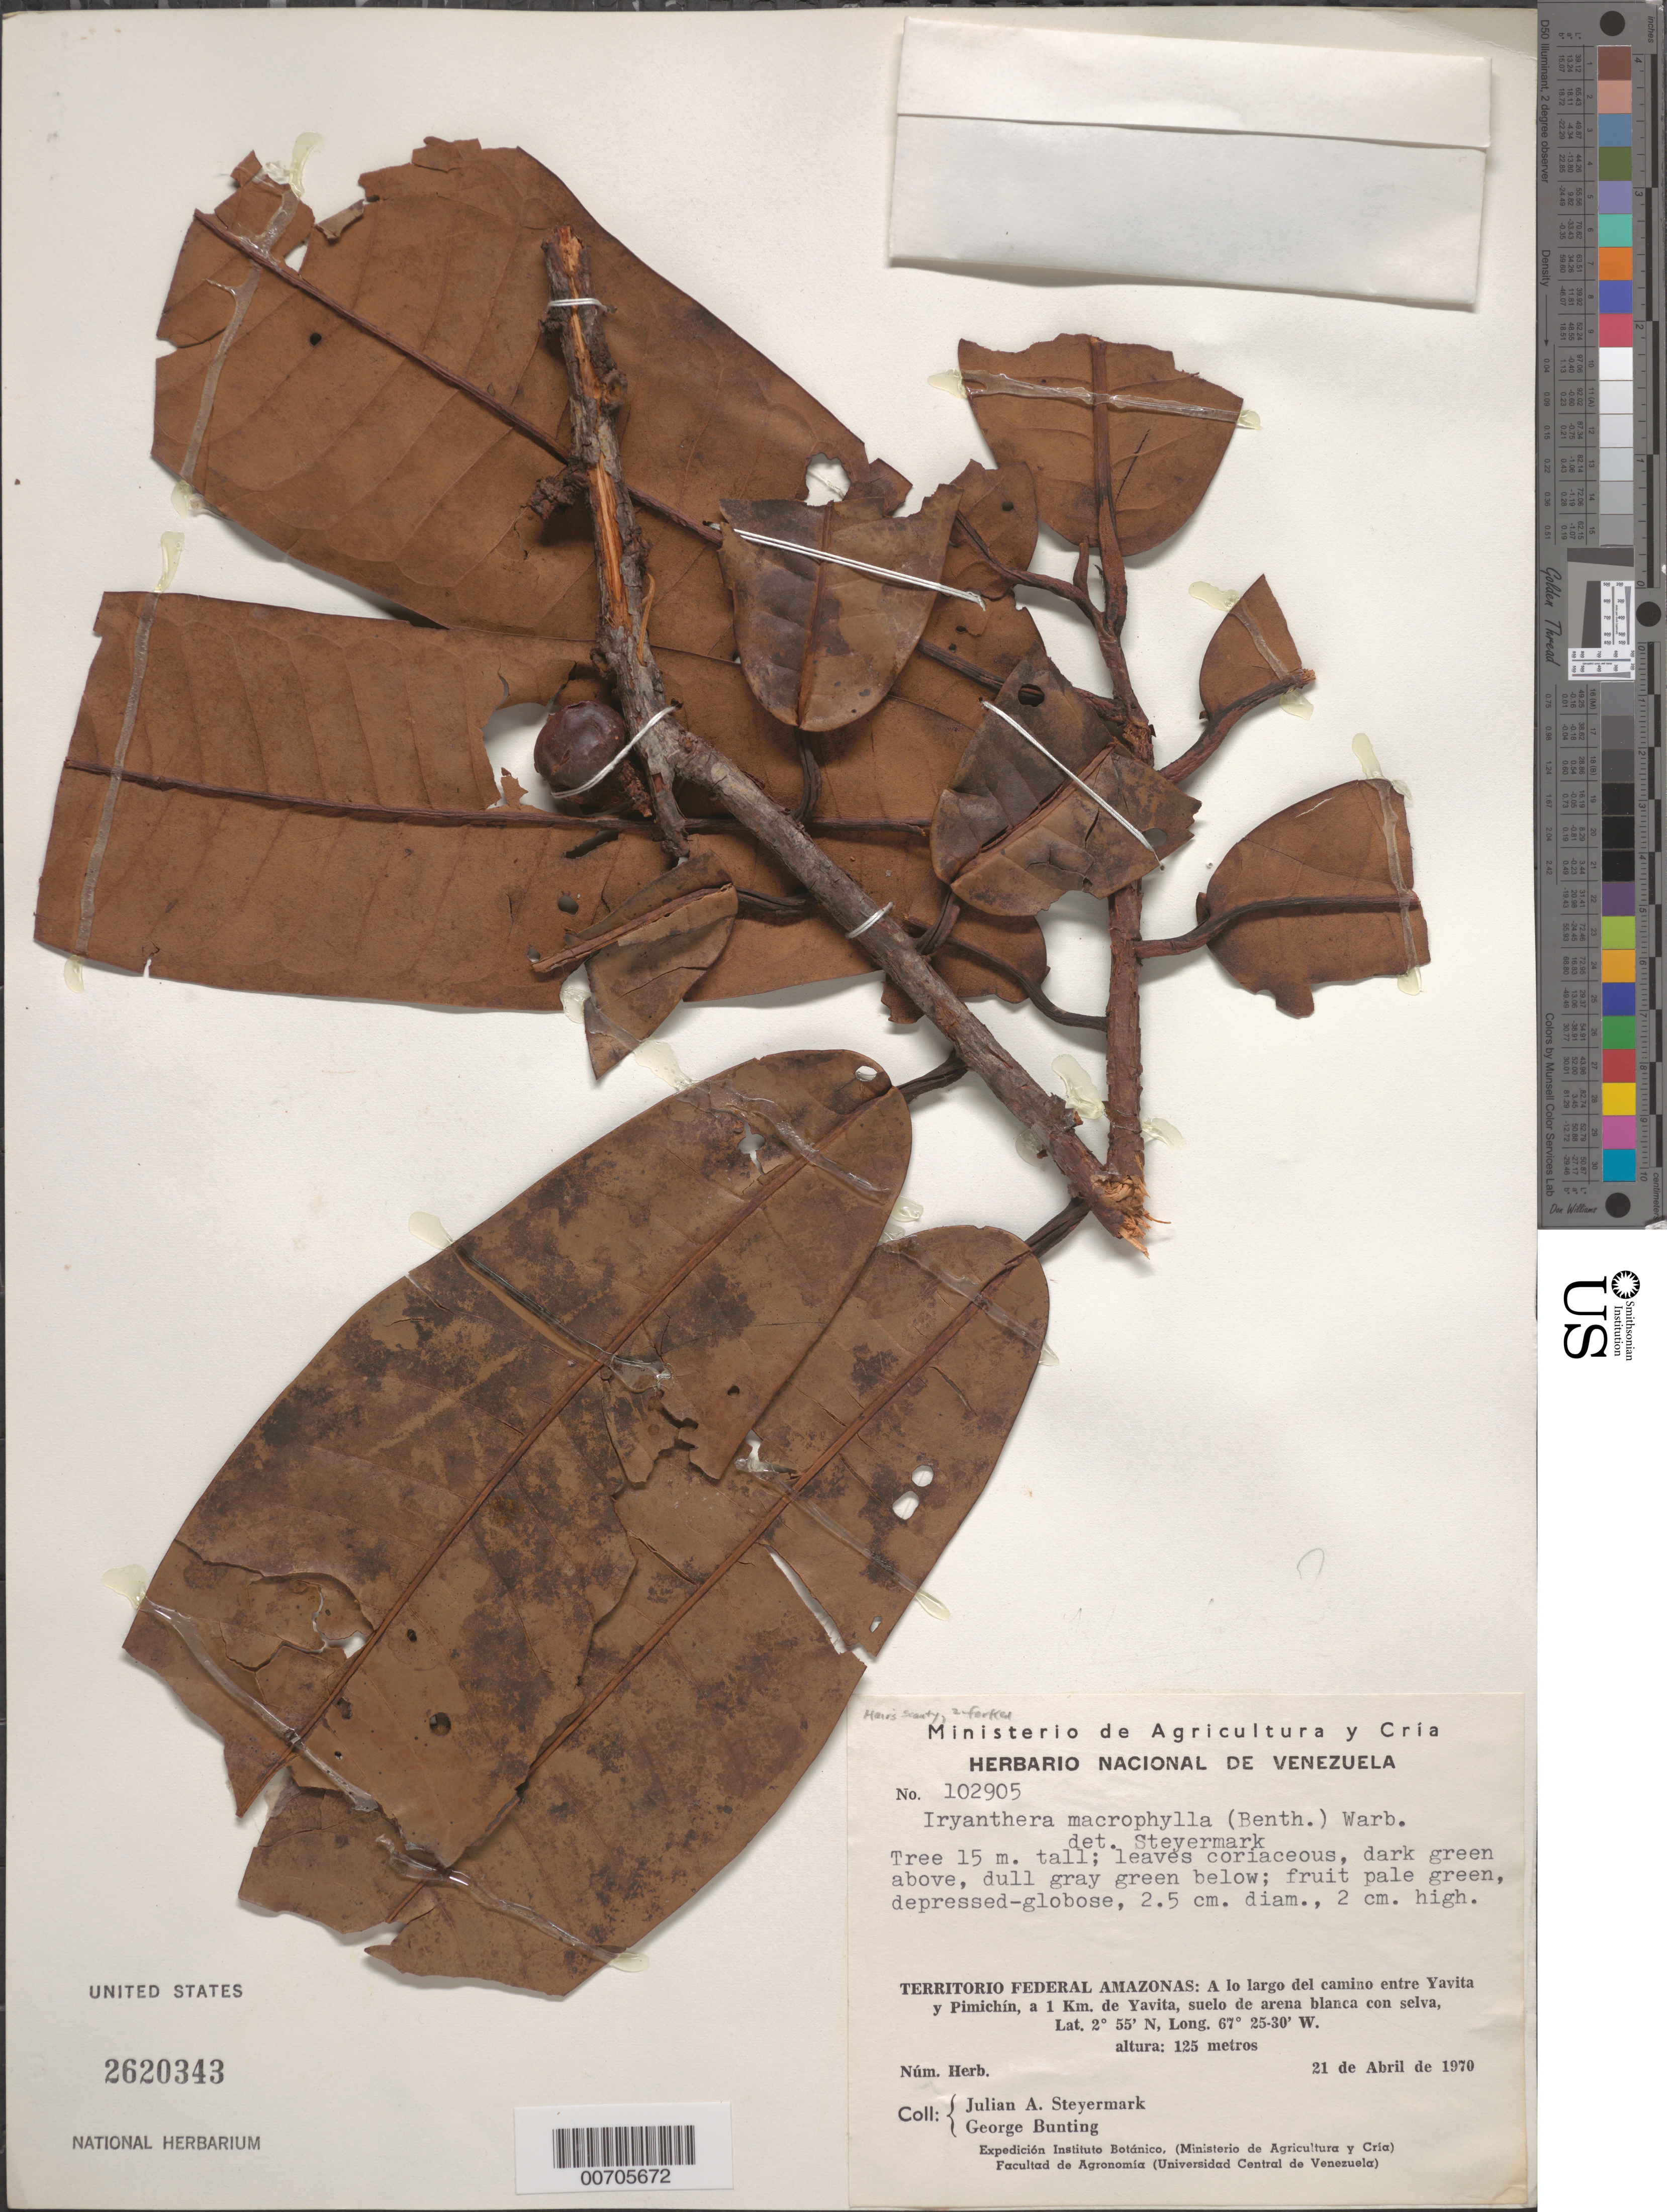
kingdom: Plantae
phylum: Tracheophyta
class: Magnoliopsida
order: Magnoliales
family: Myristicaceae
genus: Iryanthera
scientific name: Iryanthera macrophylla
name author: (Benth.) Warb.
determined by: Steyermark, Julian A., (VEN)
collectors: J. Steyermark & G. S. Bunting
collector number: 102905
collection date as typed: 21-Apr-70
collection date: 1970-04-21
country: Venezuela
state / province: Amazonas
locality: Yavita-Pimichín, 1 km de Yavita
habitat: Roadside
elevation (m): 125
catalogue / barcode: US 2620343